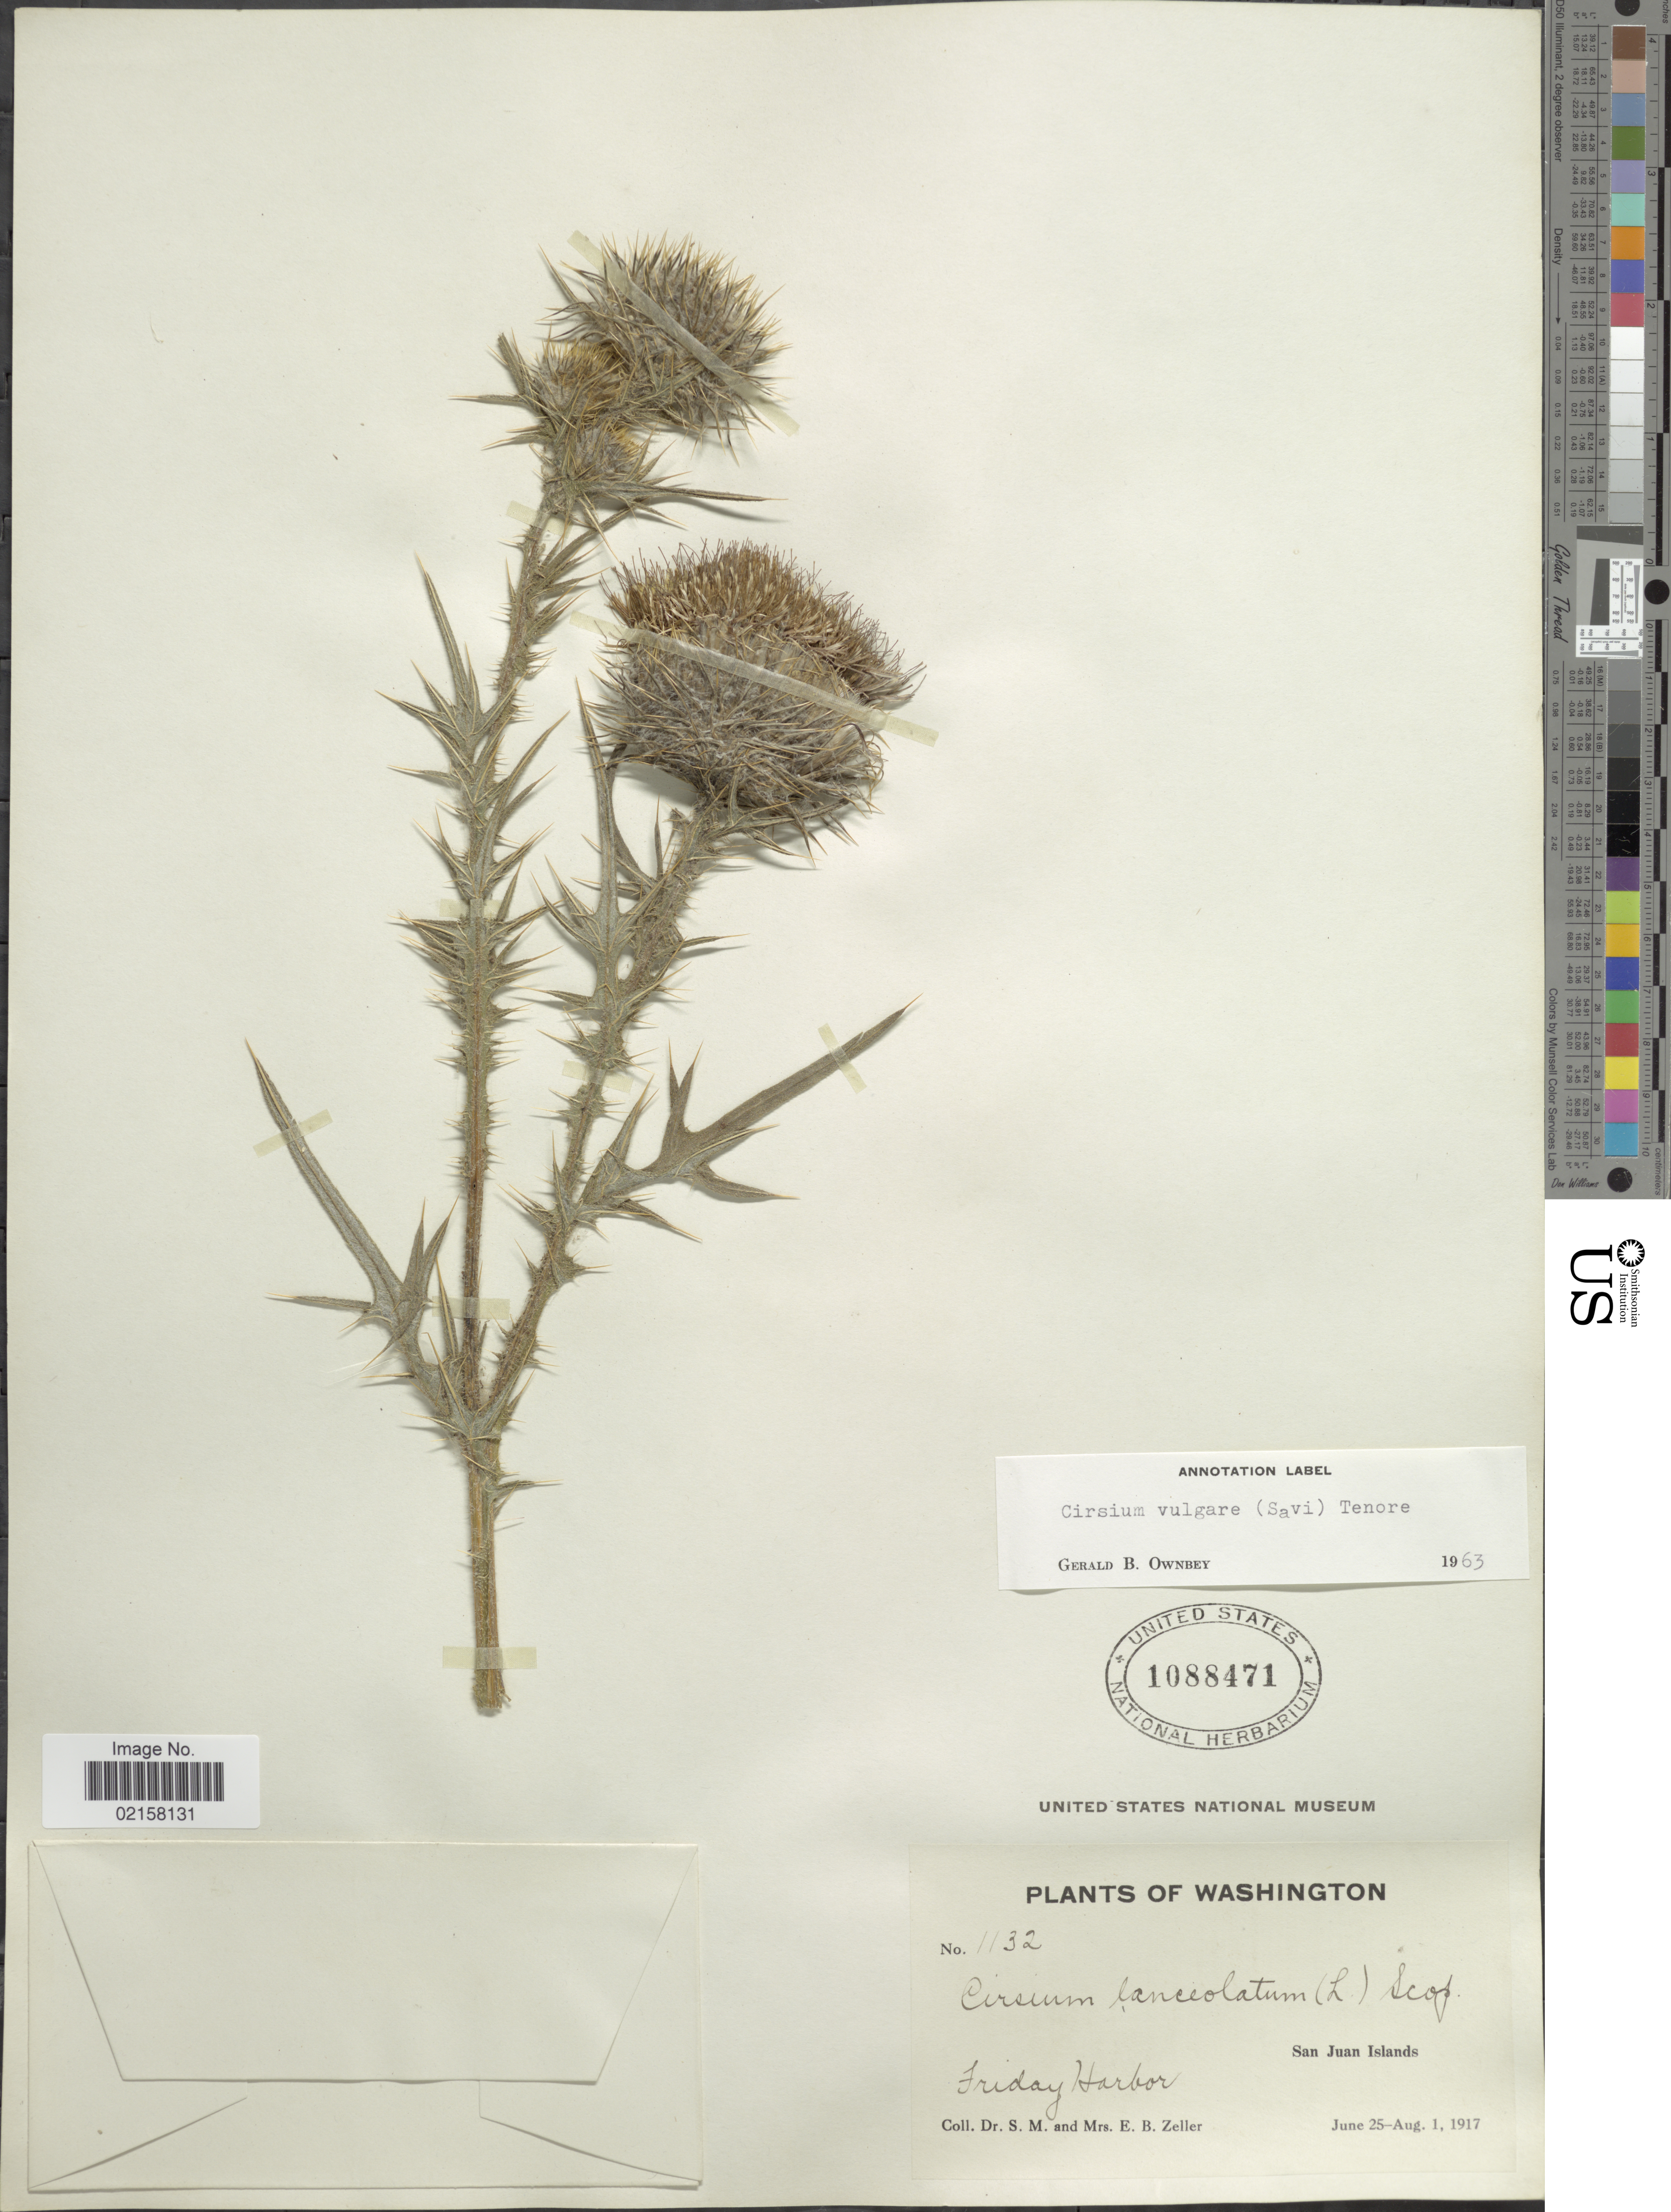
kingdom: Plantae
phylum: Tracheophyta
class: Magnoliopsida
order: Asterales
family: Asteraceae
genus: Cirsium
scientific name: Cirsium vulgare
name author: (Savi) Ten.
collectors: S. Zeller & E. Zeller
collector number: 1132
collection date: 1917-06-25/1917-08-01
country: United States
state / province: Washington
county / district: San Juan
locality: Friday Harbor, San Juan Islands.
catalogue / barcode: US 1088471